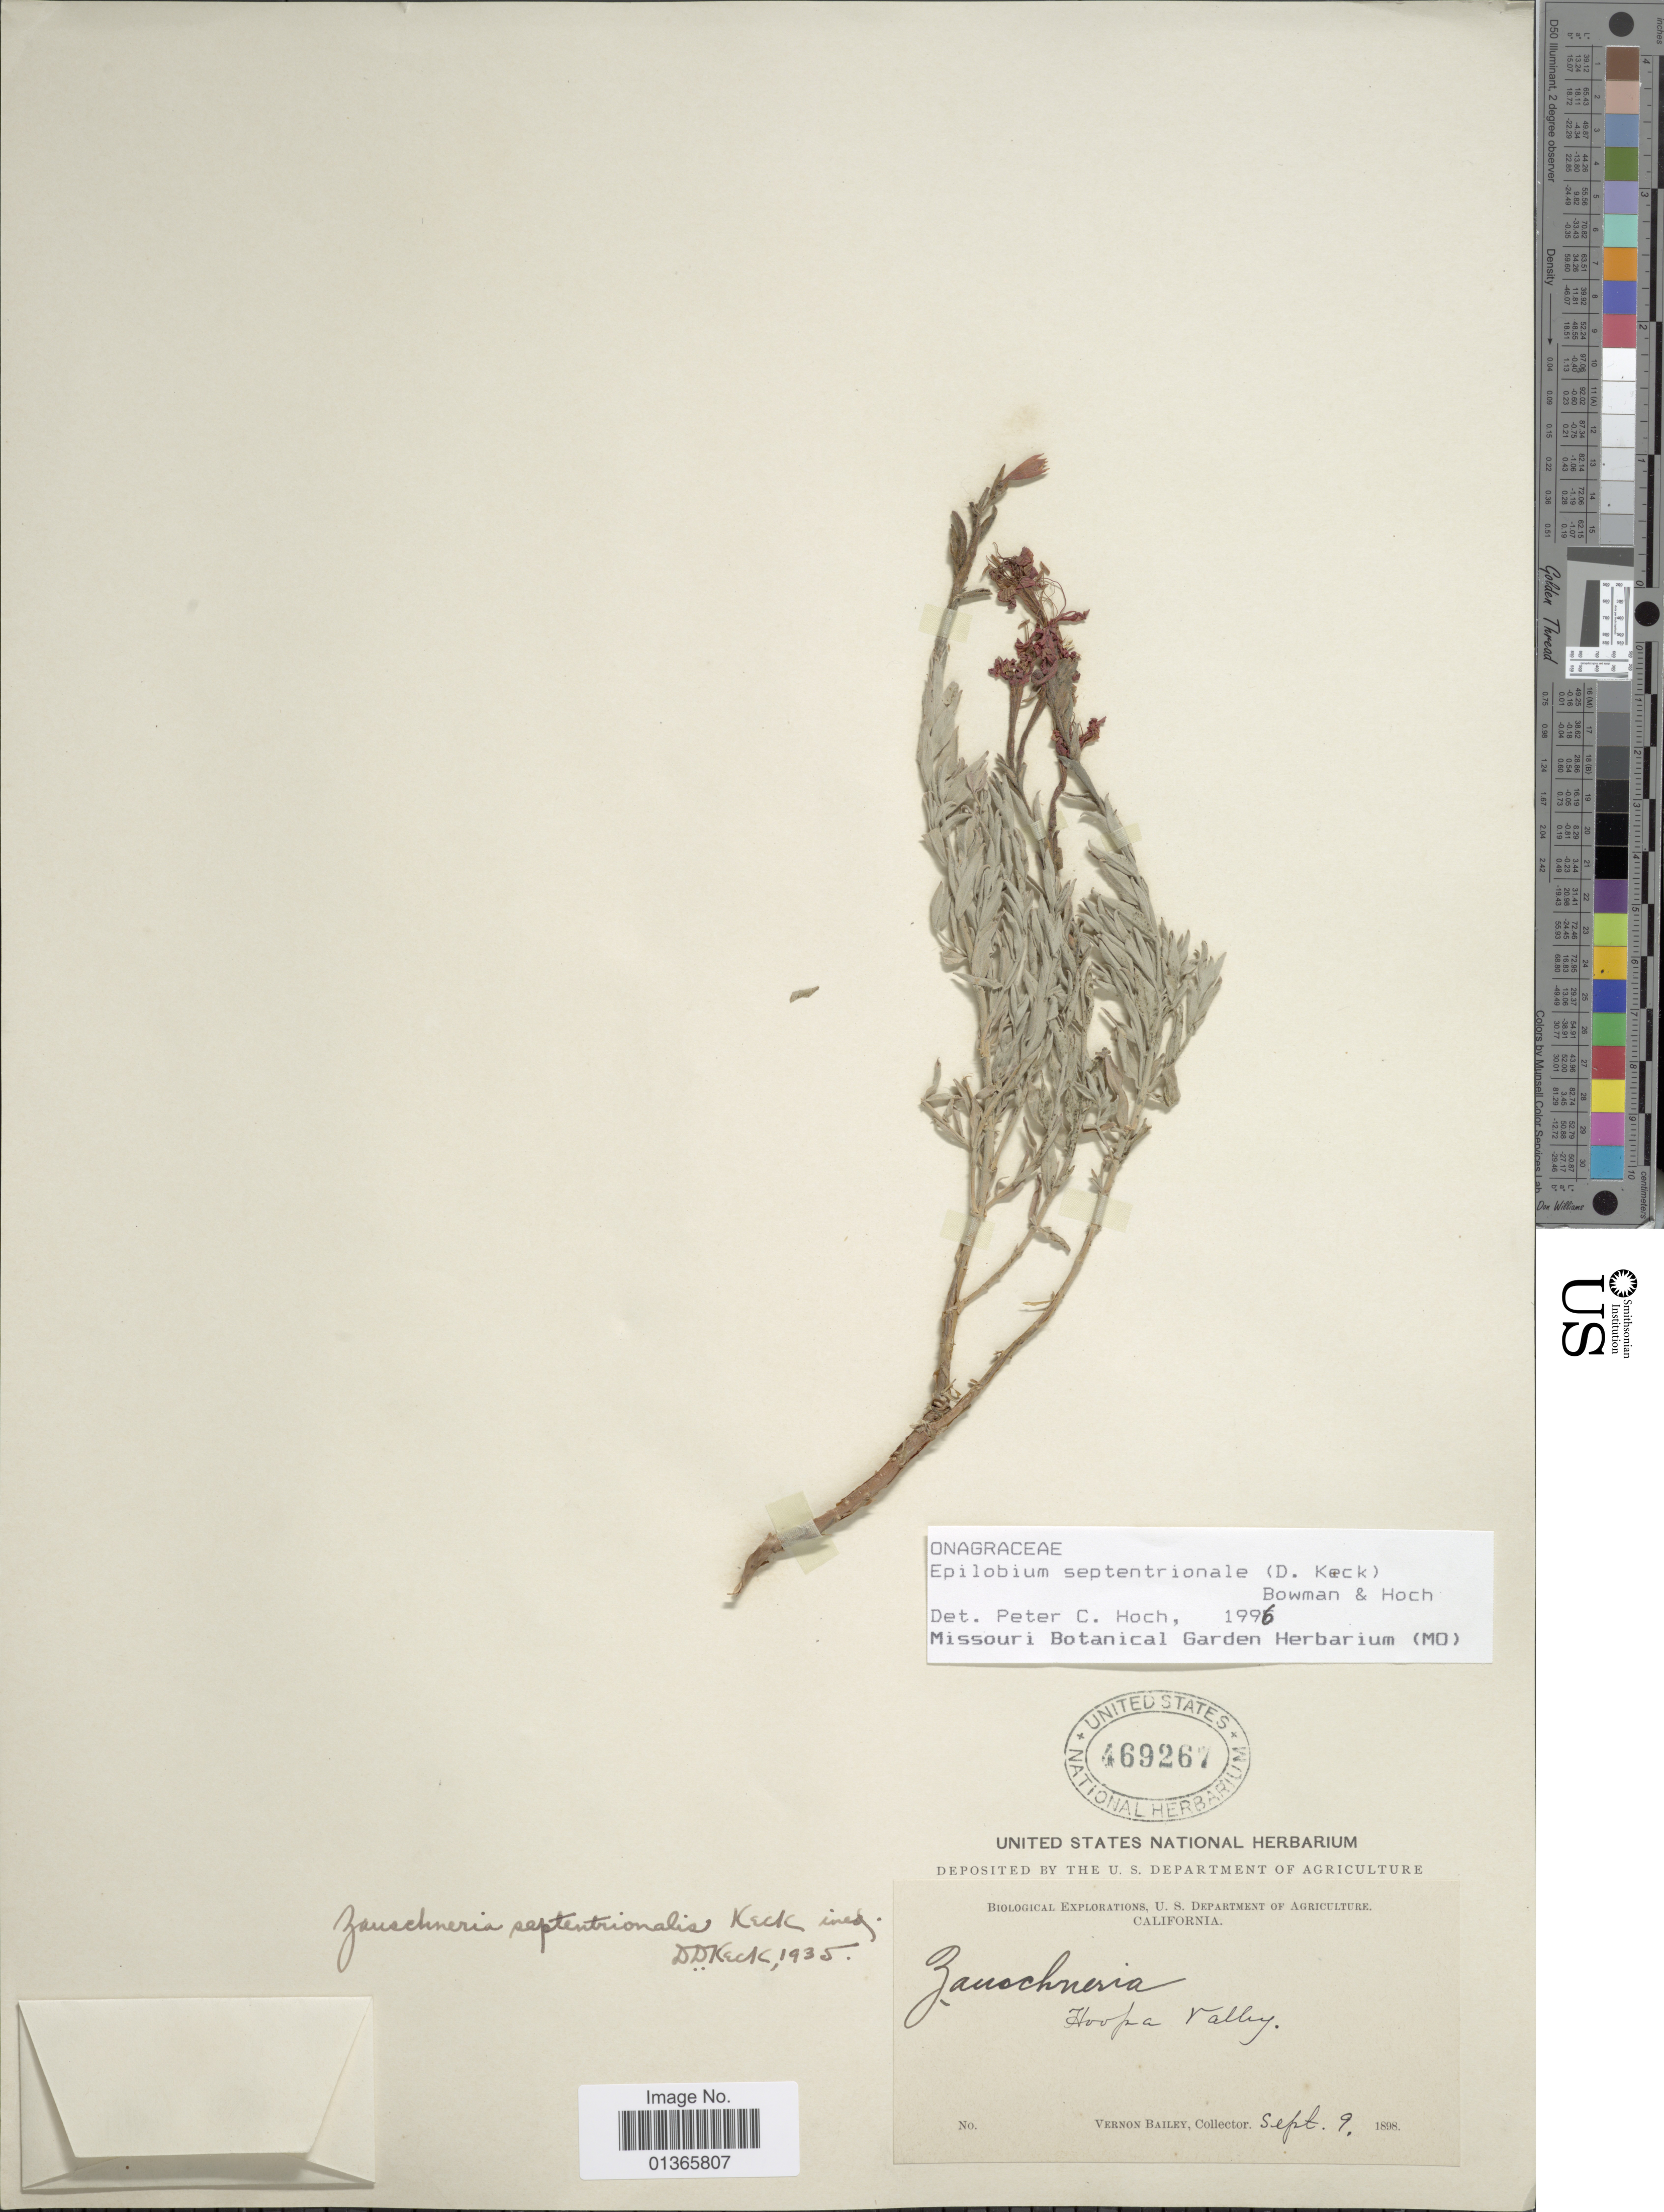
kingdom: Plantae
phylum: Tracheophyta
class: Magnoliopsida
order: Myrtales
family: Onagraceae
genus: Epilobium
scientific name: Epilobium septentrionale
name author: (D.D. Keck) R.N. Bowman & Hoch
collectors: V. O. Bailey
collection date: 1898-09-09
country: United States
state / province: California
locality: Hoopa Valley.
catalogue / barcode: US 469267